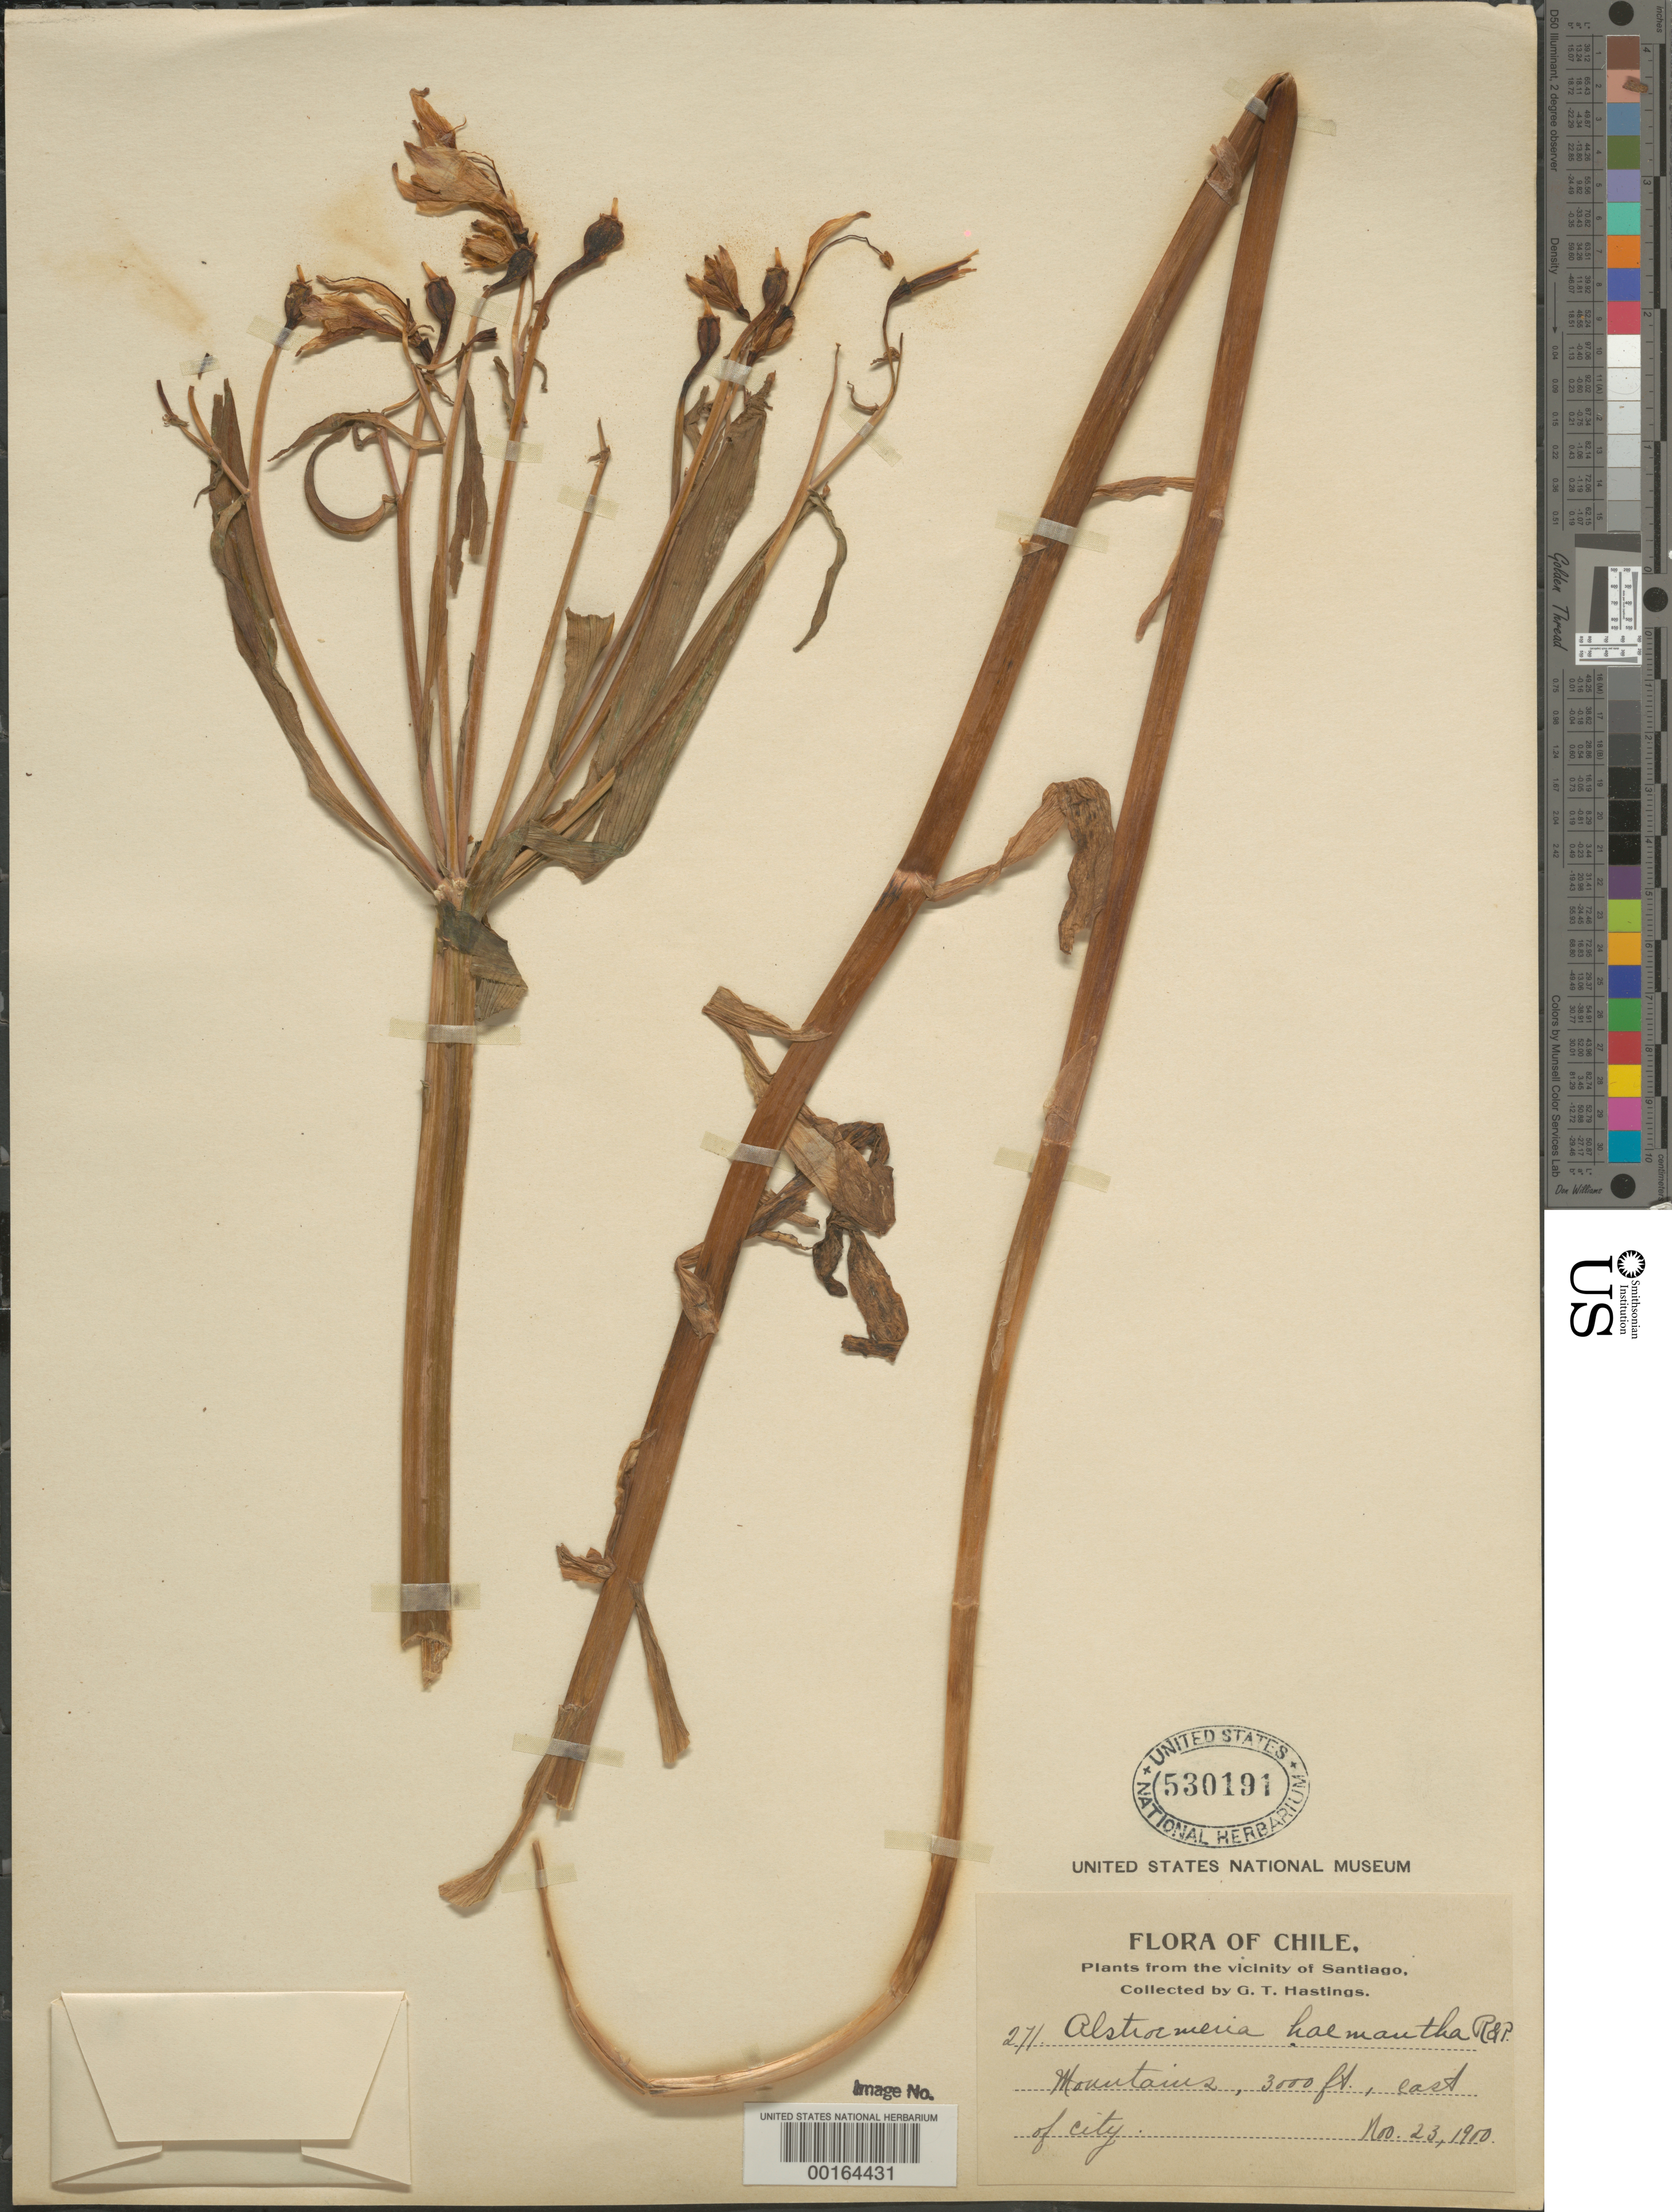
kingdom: Plantae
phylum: Tracheophyta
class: Liliopsida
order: Liliales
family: Alstroemeriaceae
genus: Alstroemeria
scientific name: Alstroemeria haemantha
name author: Ruiz & Pav.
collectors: G. Hastings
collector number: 271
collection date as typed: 23 Nov 1910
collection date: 1910-11-23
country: Chile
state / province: Región Metropolitana (RM)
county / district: Santiago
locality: Mountains, e of city; vicinity of santiago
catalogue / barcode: US 530191